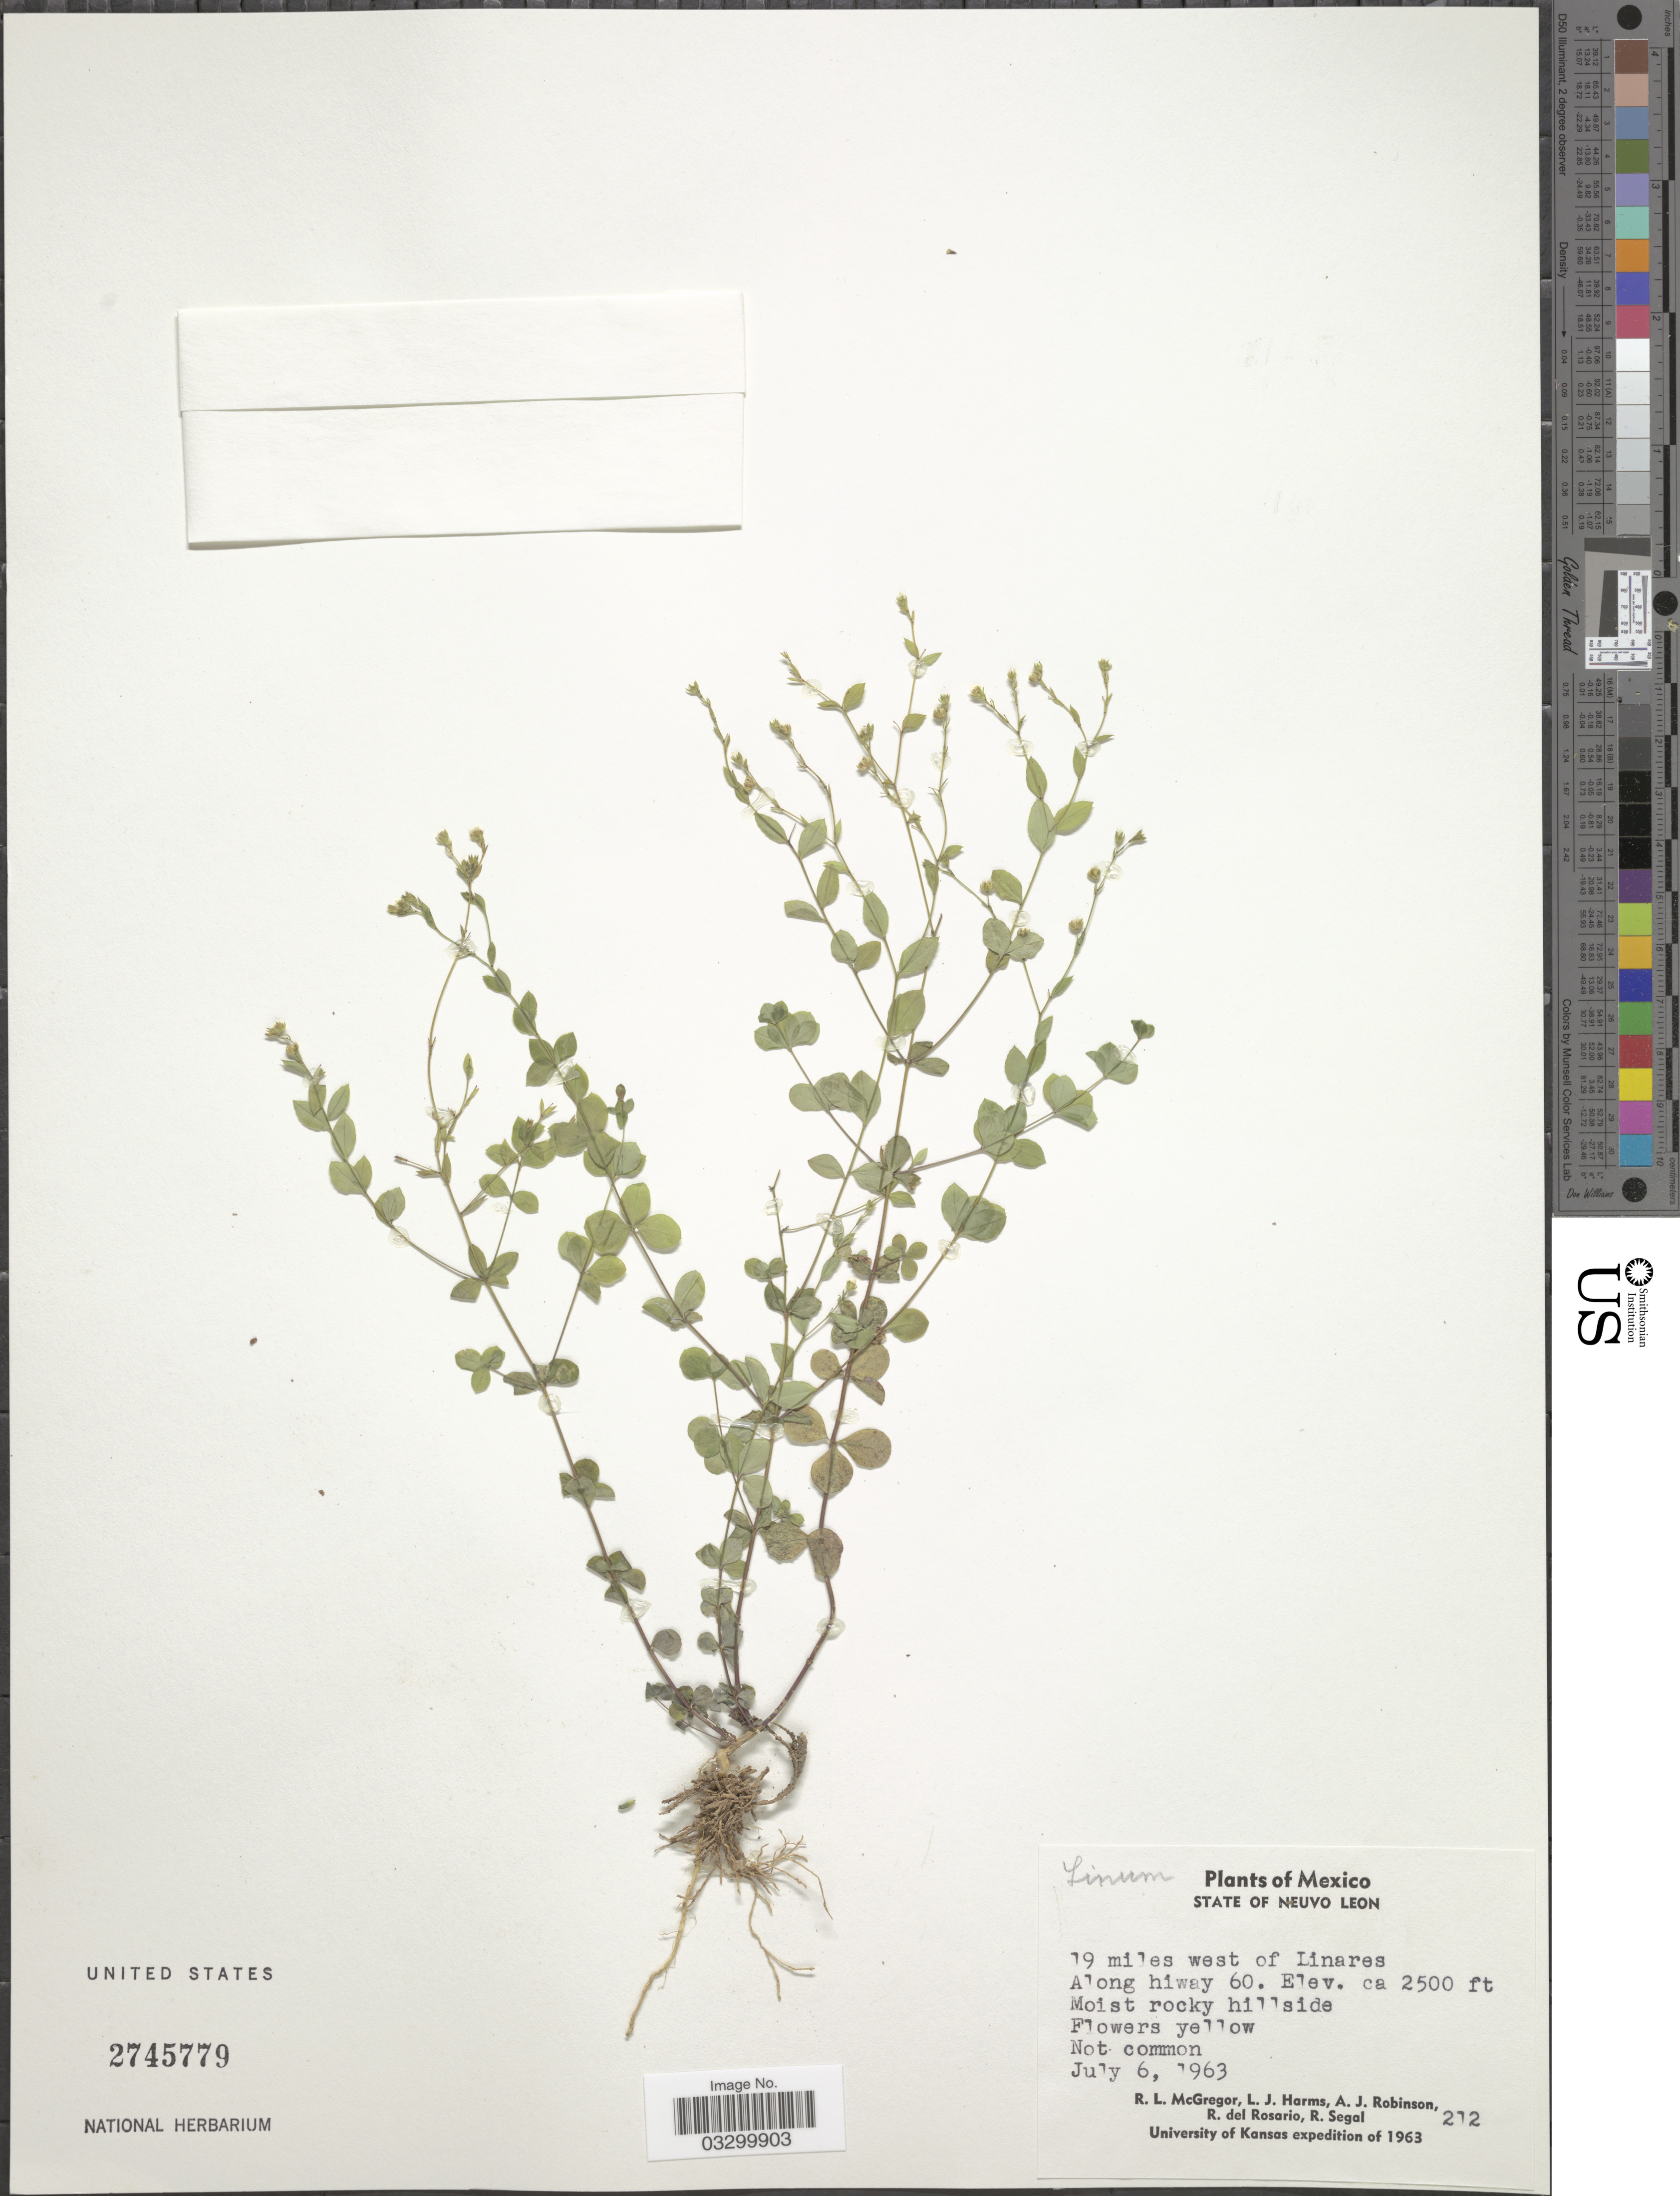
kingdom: Plantae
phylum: Tracheophyta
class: Magnoliopsida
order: Malpighiales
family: Linaceae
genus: Linum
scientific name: Linum sp.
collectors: R. McGregor, L. Harms, A. J. Robinson, R. del Rosario & R. Segal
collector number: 212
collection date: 1963-07-06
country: Mexico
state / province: Nuevo León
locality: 19 miles west of Linares. Along hiway 60.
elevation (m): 762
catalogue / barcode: US 2745779